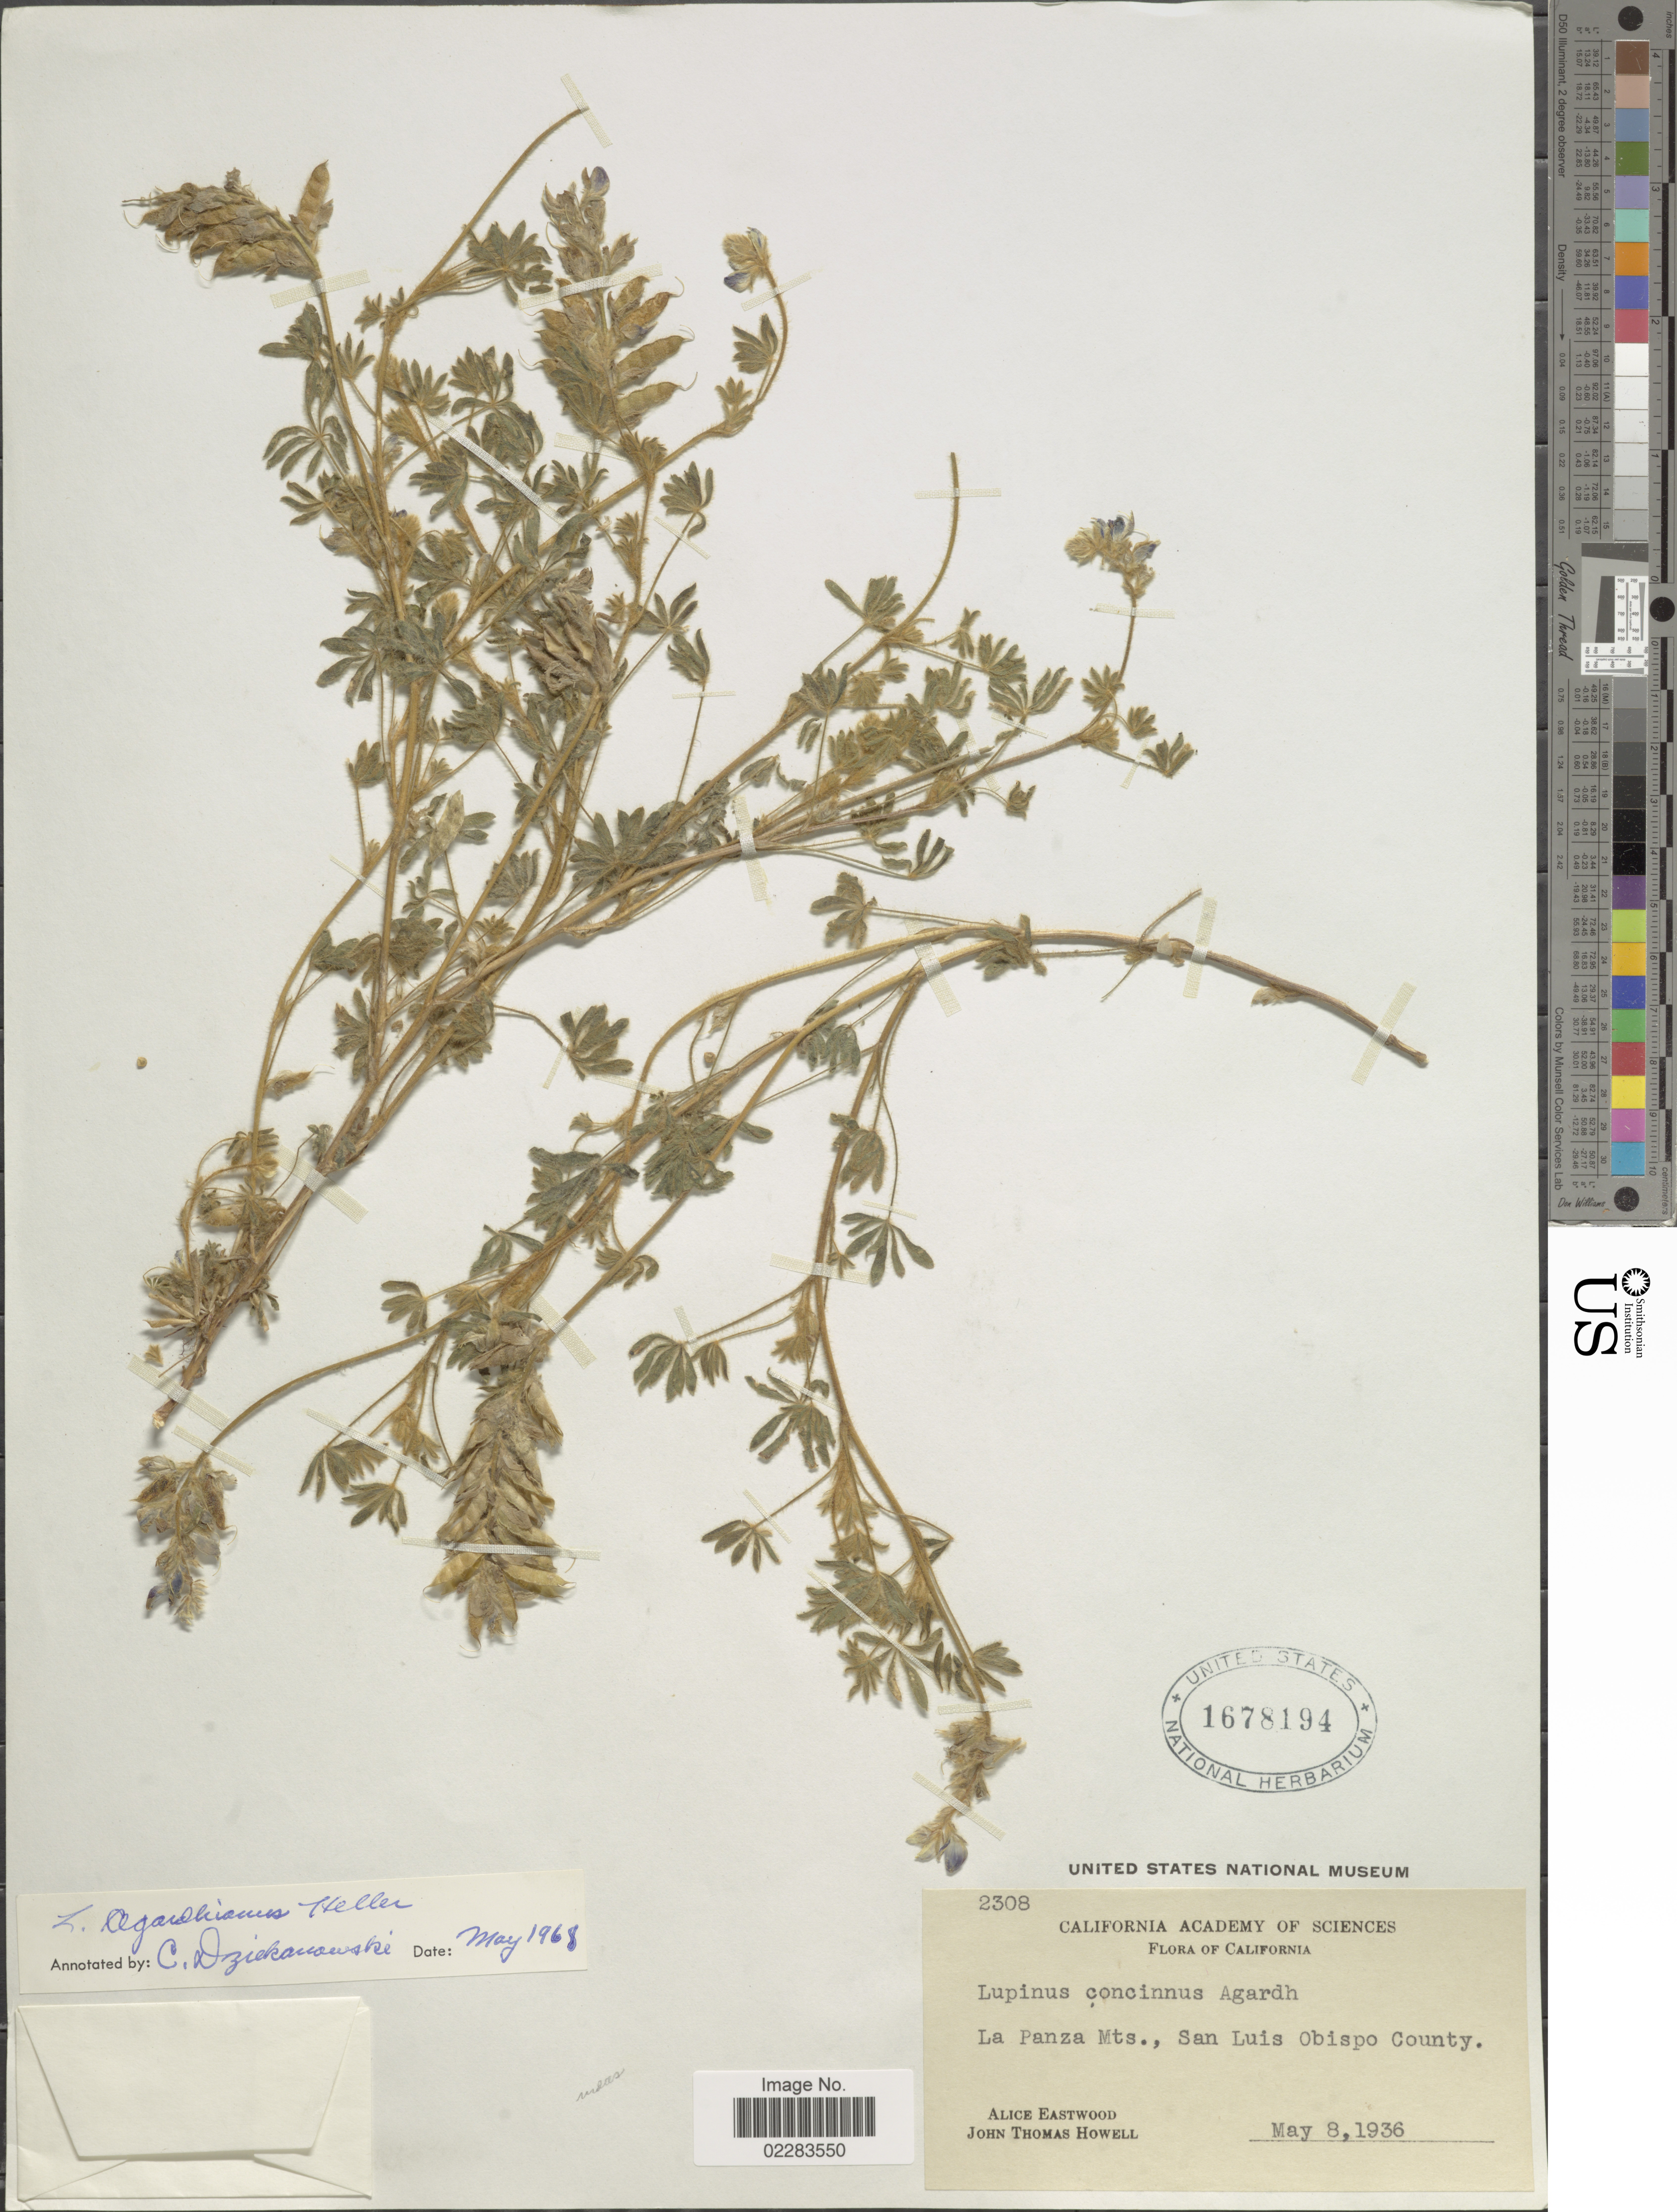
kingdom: Plantae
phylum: Tracheophyta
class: Magnoliopsida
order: Fabales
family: Fabaceae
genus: Lupinus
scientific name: Lupinus agardhianus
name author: A. Heller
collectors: A. Eastwood & J. T. Howell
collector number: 2308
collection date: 1936-05-08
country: United States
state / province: California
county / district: San Luis Obispo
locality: La Panza Mts., San Luis Obispo County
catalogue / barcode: US 1678194